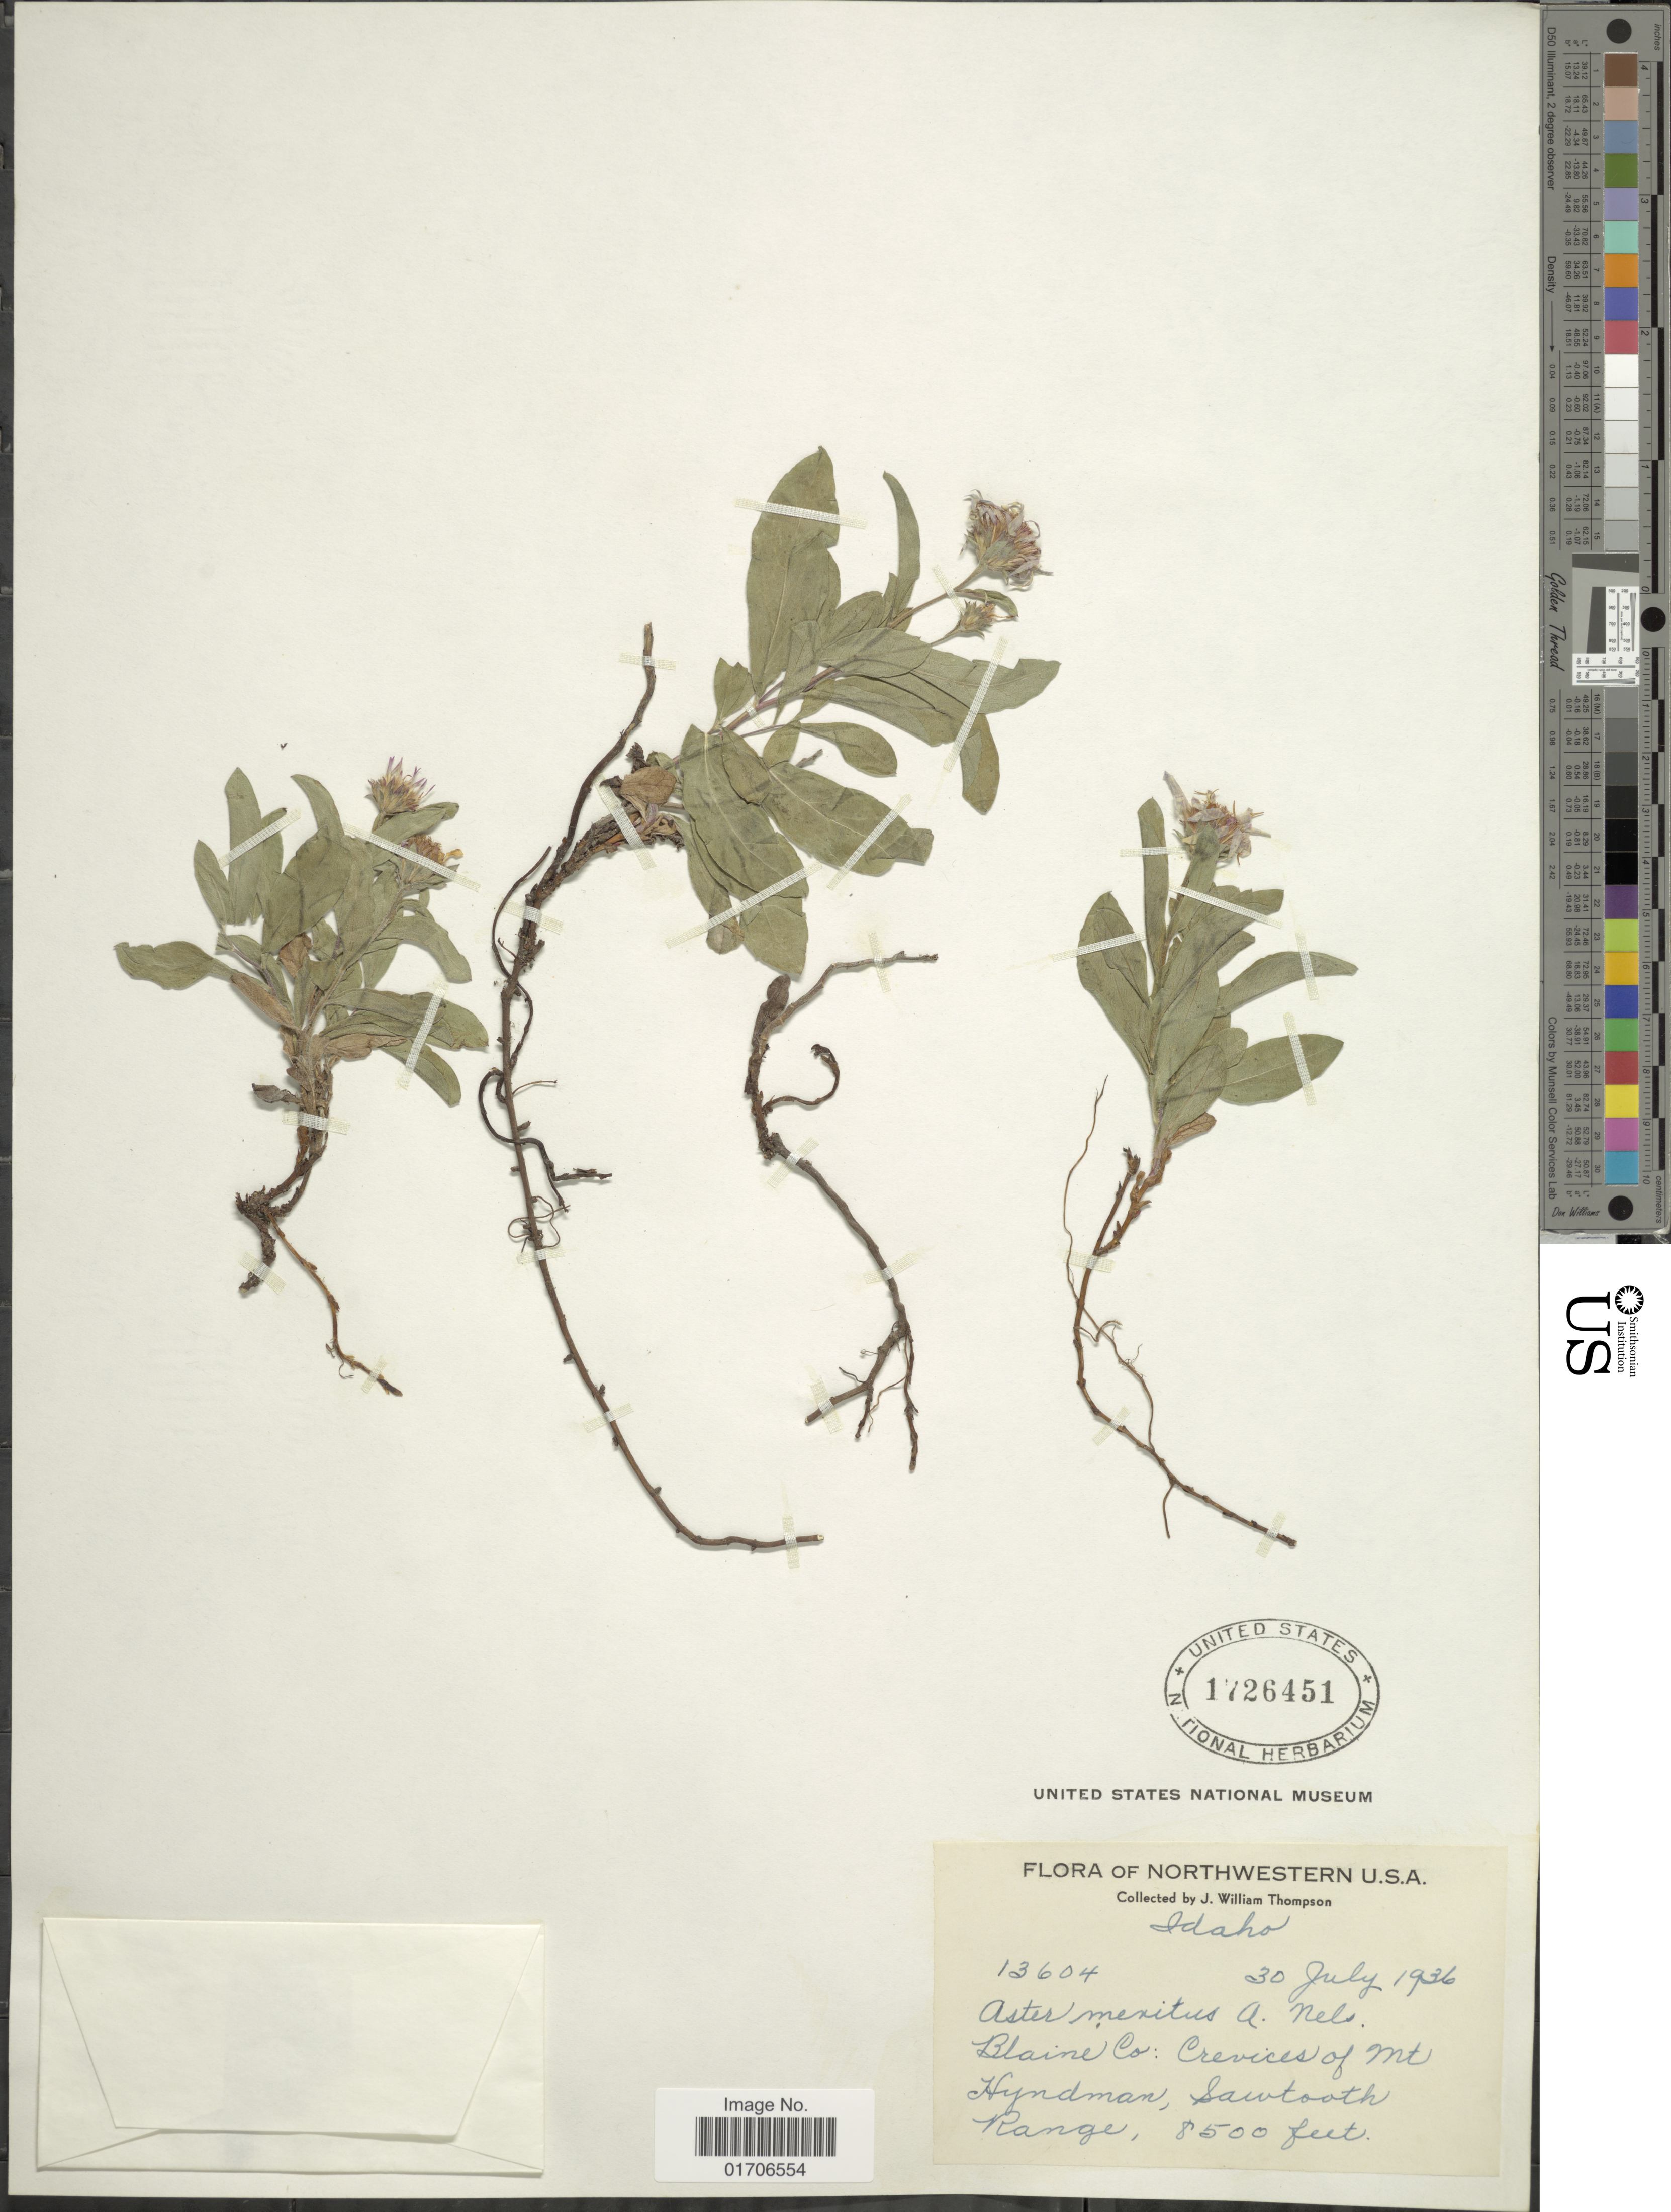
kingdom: Plantae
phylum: Tracheophyta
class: Magnoliopsida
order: Asterales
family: Asteraceae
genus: Eurybia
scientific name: Eurybia merita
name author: (A. Nelson) G.L. Nesom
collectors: J. W. Thompson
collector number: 13604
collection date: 1936-07-30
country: United States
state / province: Idaho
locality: Northwestern U.S.A. Blaine Co: Crevices of Mt Hyndman, Sawtooth Range.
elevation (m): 2591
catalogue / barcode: US 1726451